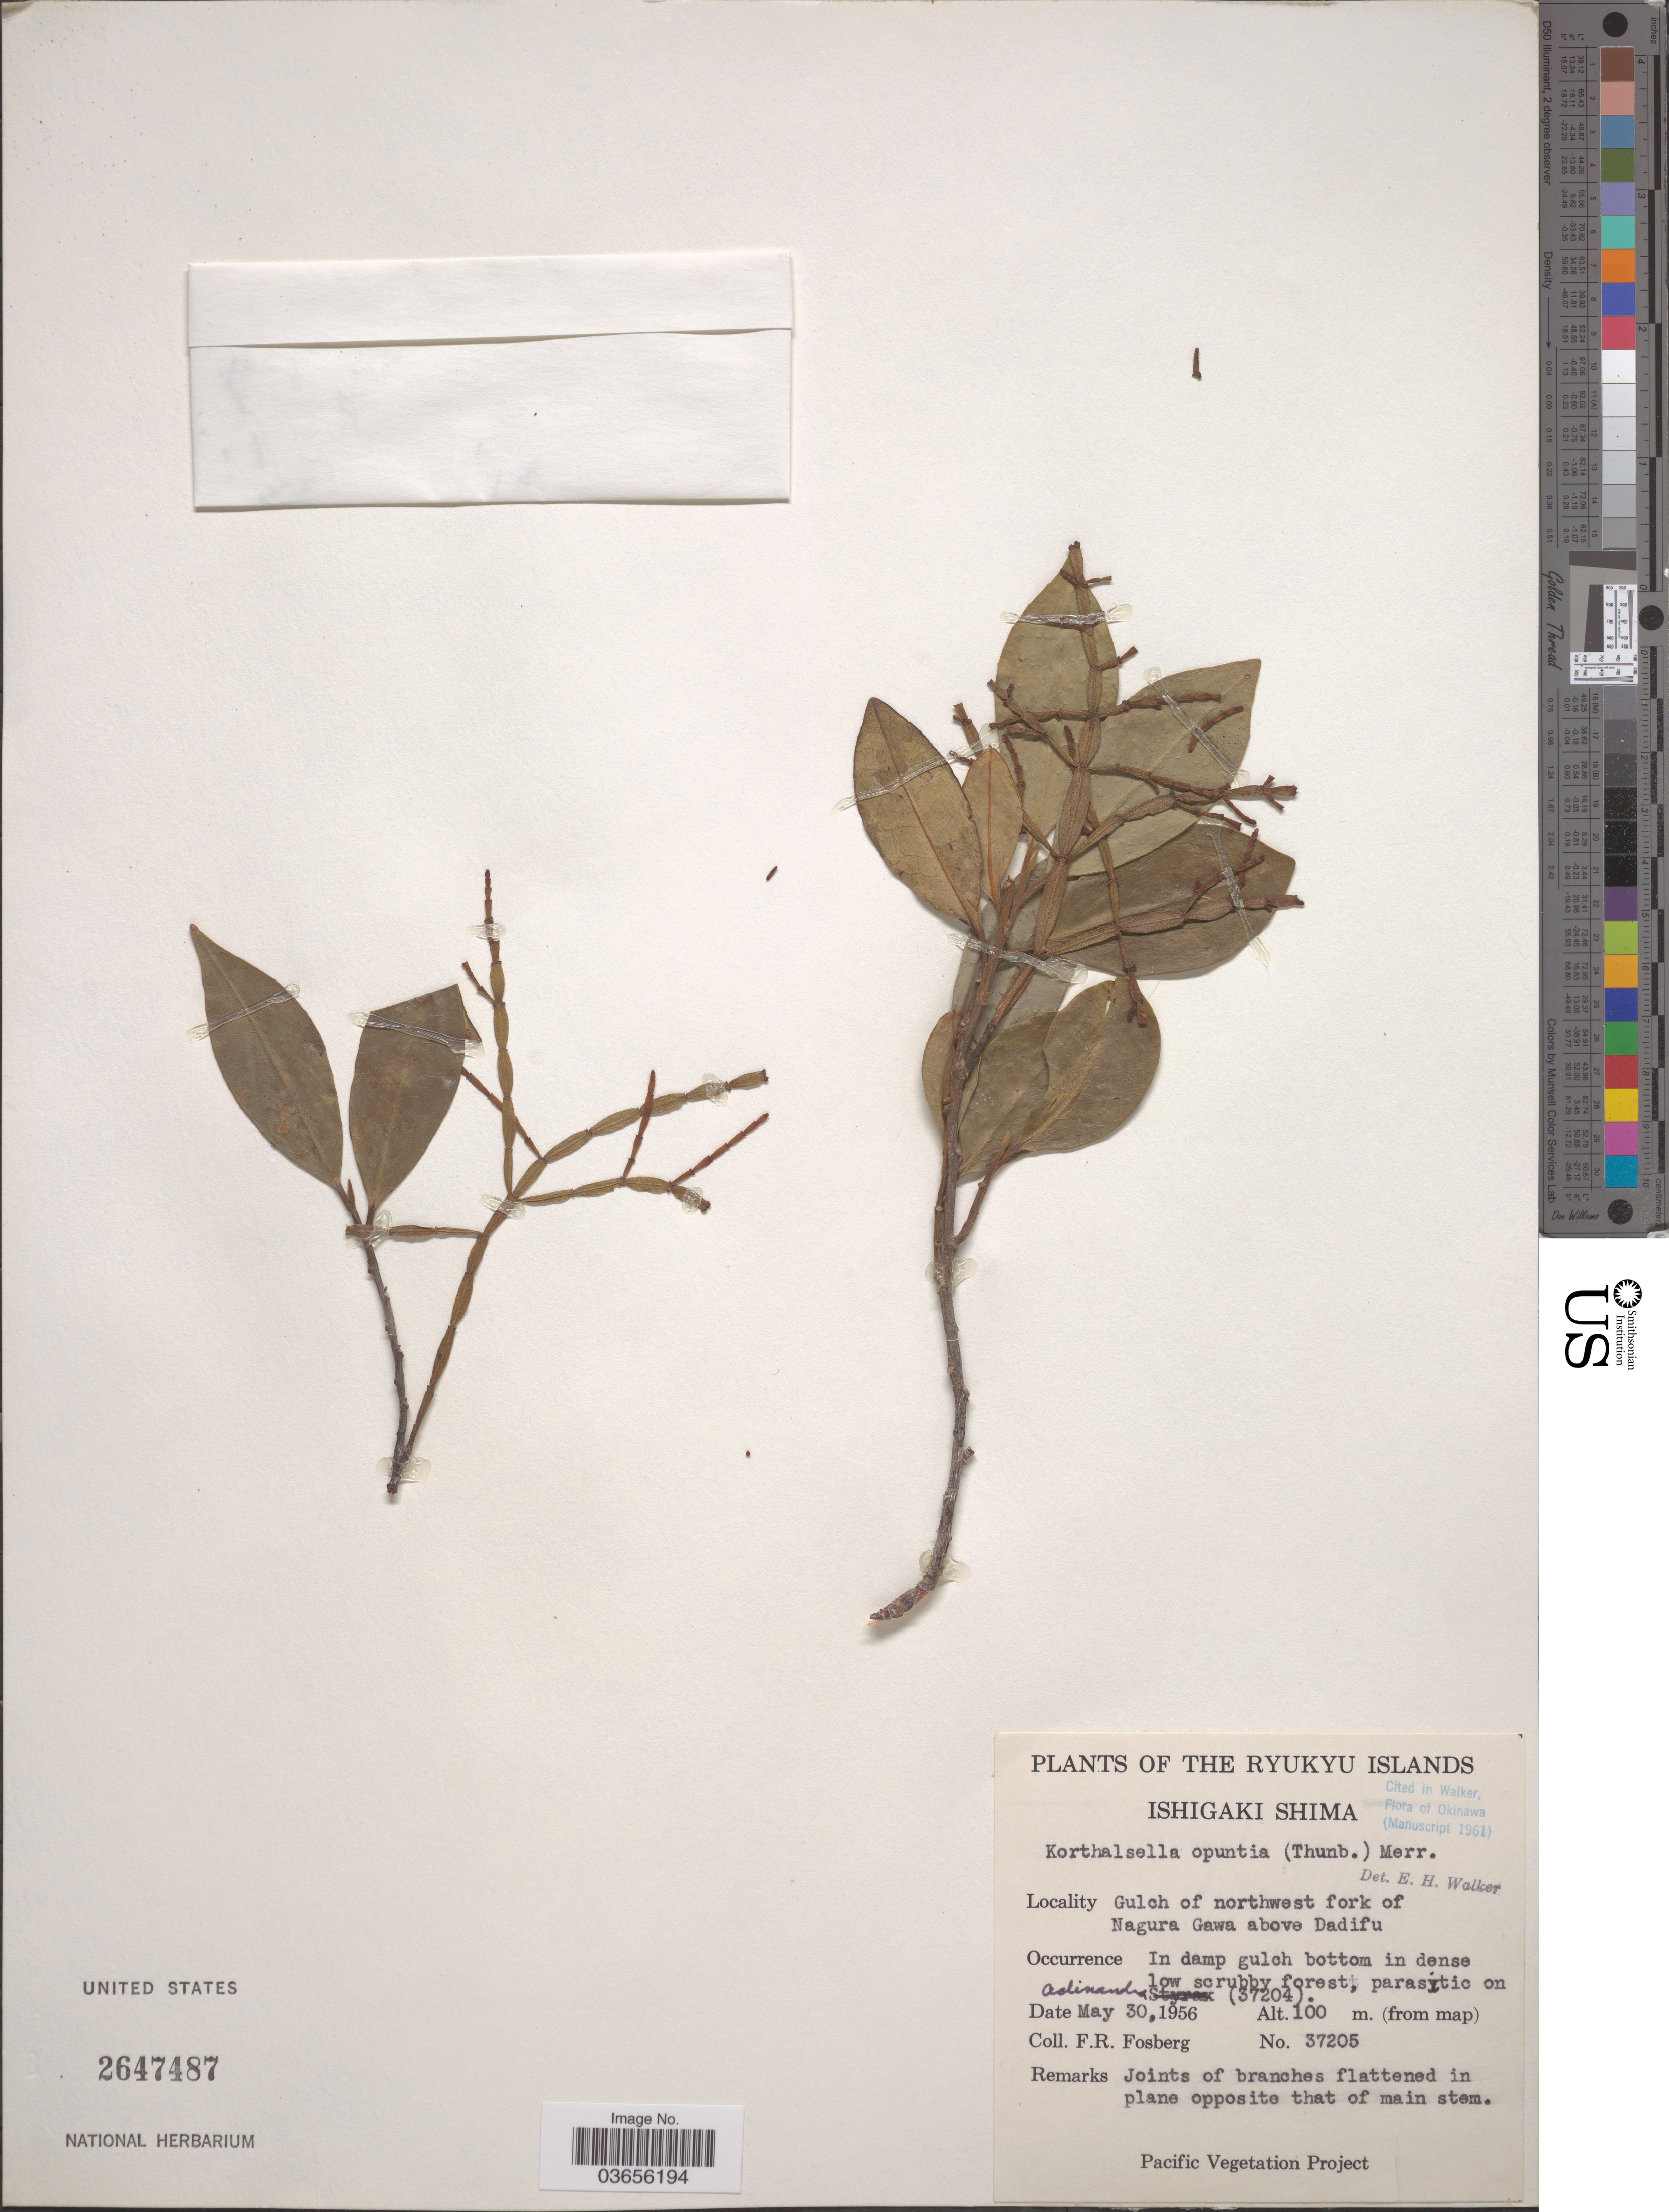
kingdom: Plantae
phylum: Tracheophyta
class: Magnoliopsida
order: Santalales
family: Viscaceae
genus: Korthalsella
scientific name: Korthalsella opuntia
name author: (Thunb.) Merr.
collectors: F. R. Fosberg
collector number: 37205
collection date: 1956-05-30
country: Japan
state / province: Okinawa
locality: The Ryukyu Islands. Ishigaki Shima. Gulch of northwest fork of Nagura Gawa below Dadifu.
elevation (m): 100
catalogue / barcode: US 2647487